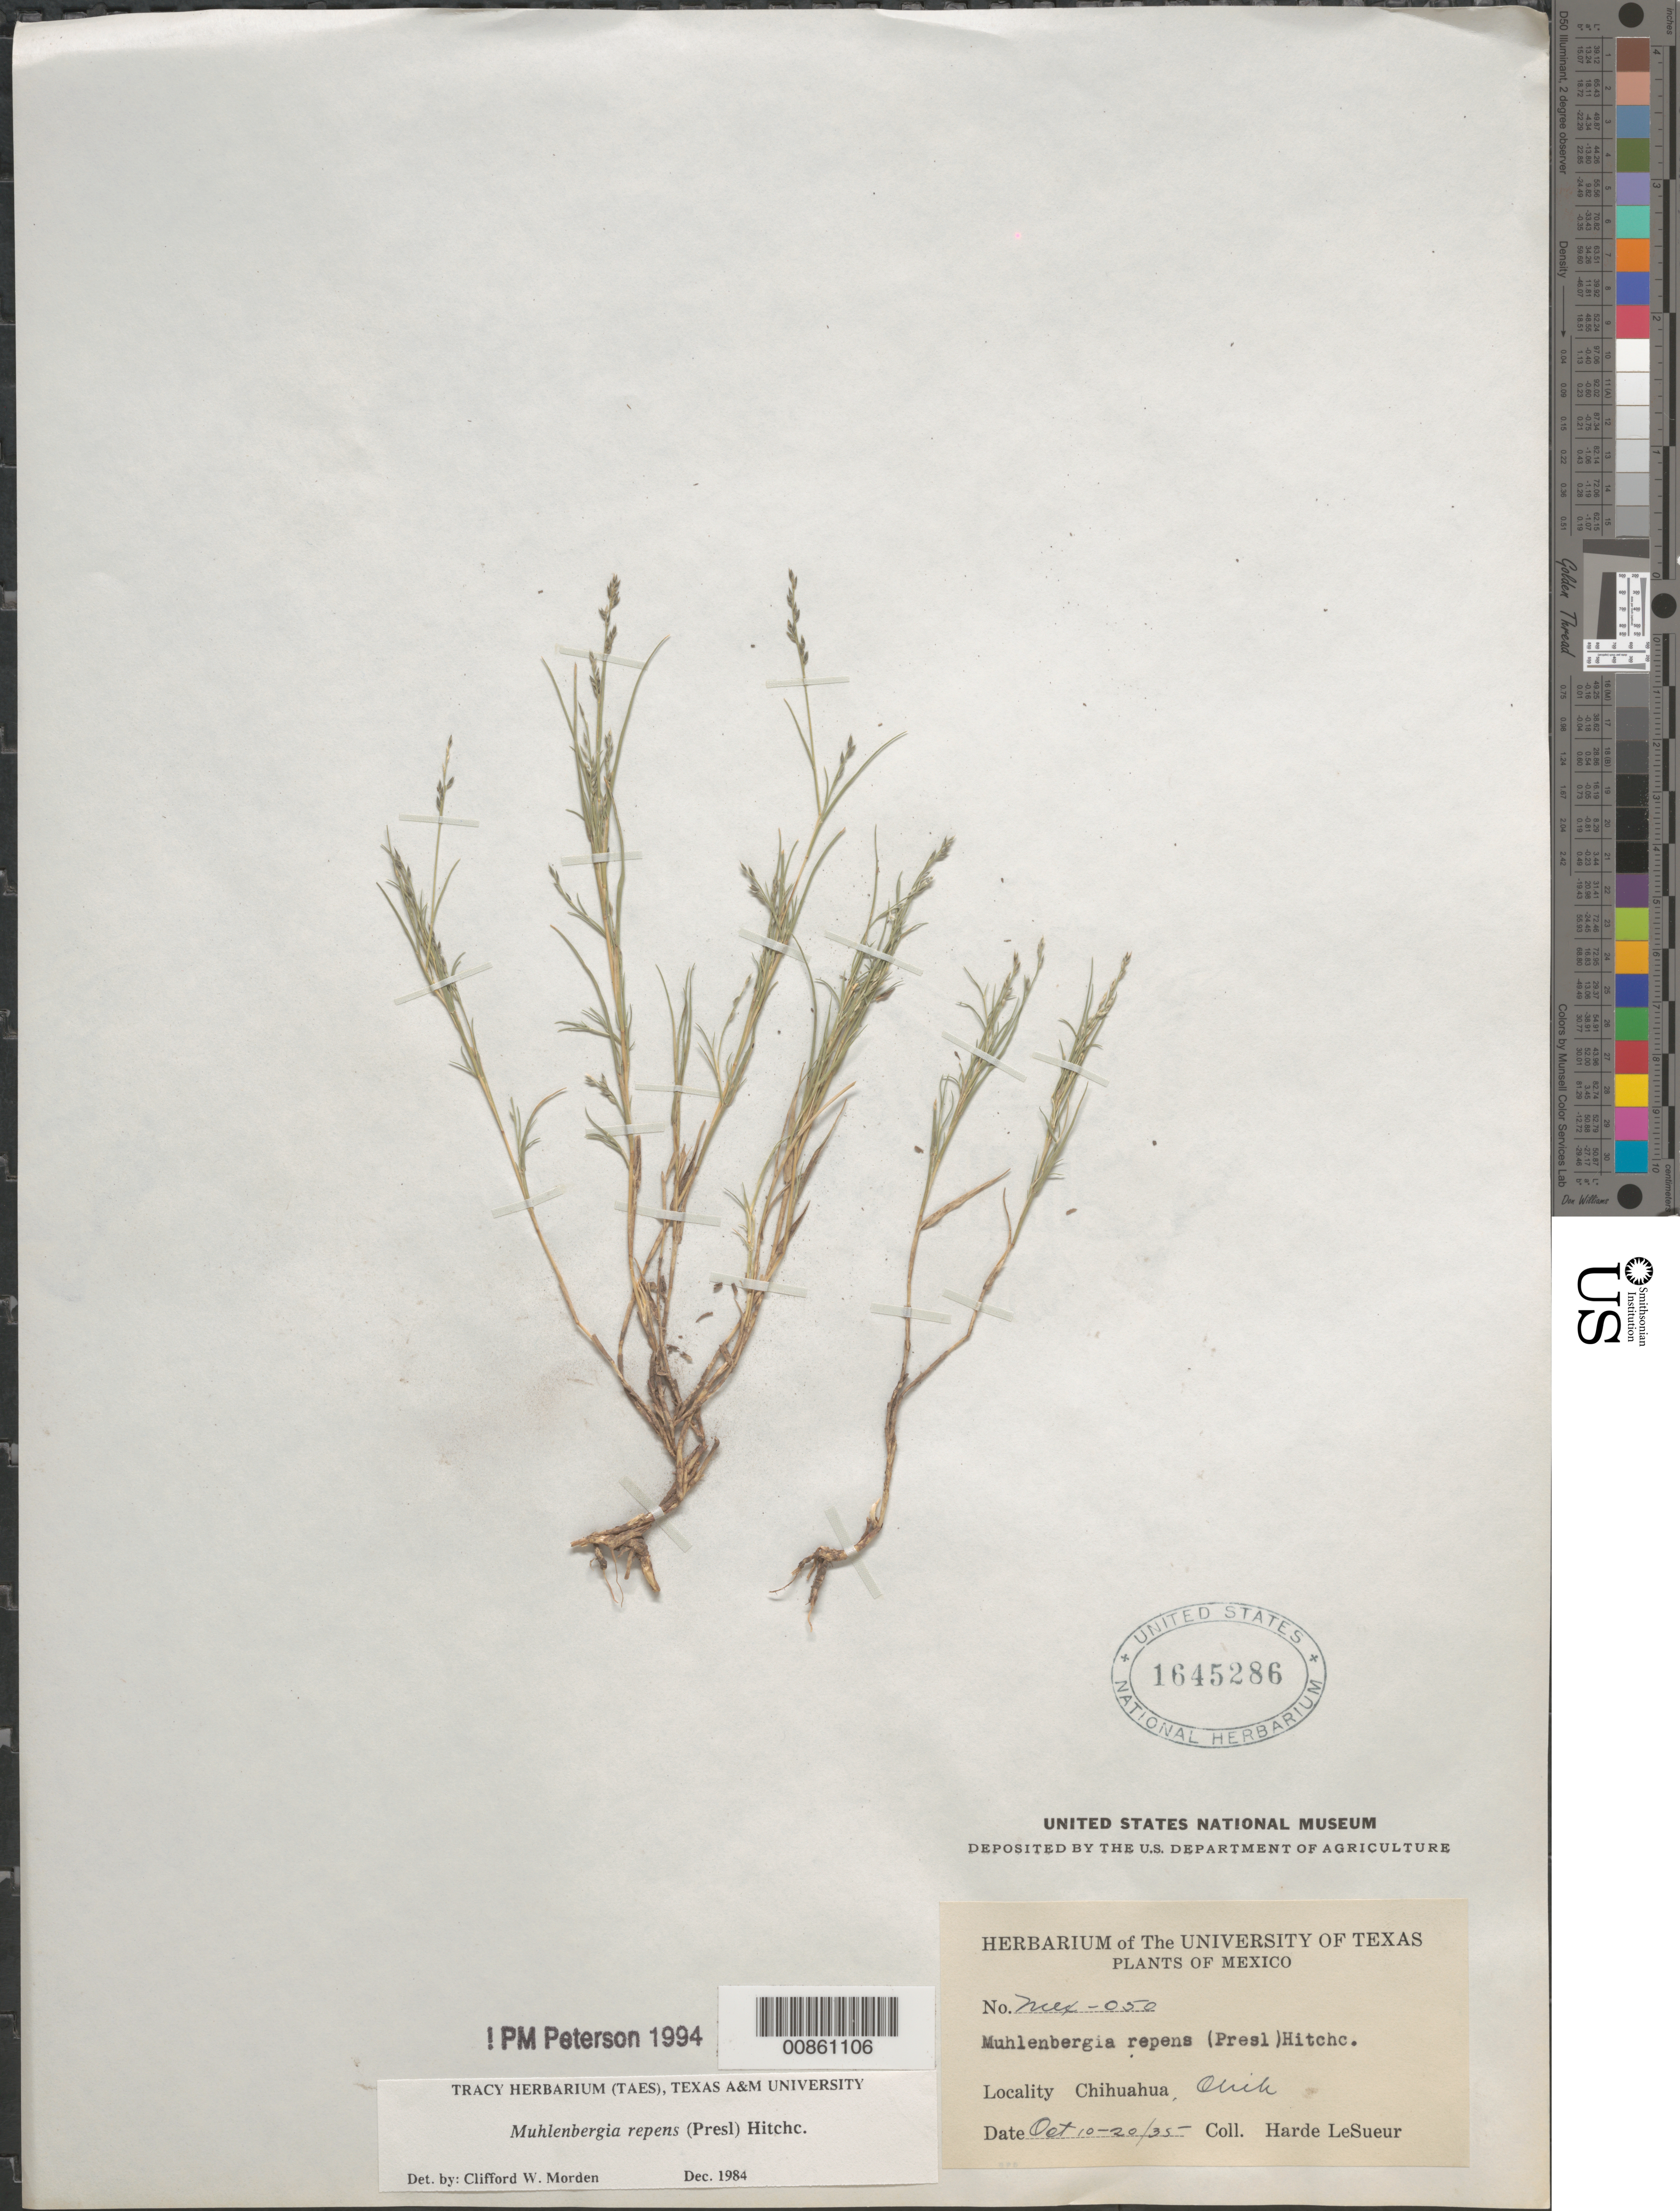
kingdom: Plantae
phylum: Tracheophyta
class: Liliopsida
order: Poales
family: Poaceae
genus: Muhlenbergia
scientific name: Muhlenbergia repens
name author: (J. Presl) Hitchc.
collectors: D. H. LeSueur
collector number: Mex-050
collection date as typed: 10 Oct 1935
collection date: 1935-10-10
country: Mexico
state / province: Chihuahua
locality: Chihuahua, Chih.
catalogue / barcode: US 1645286